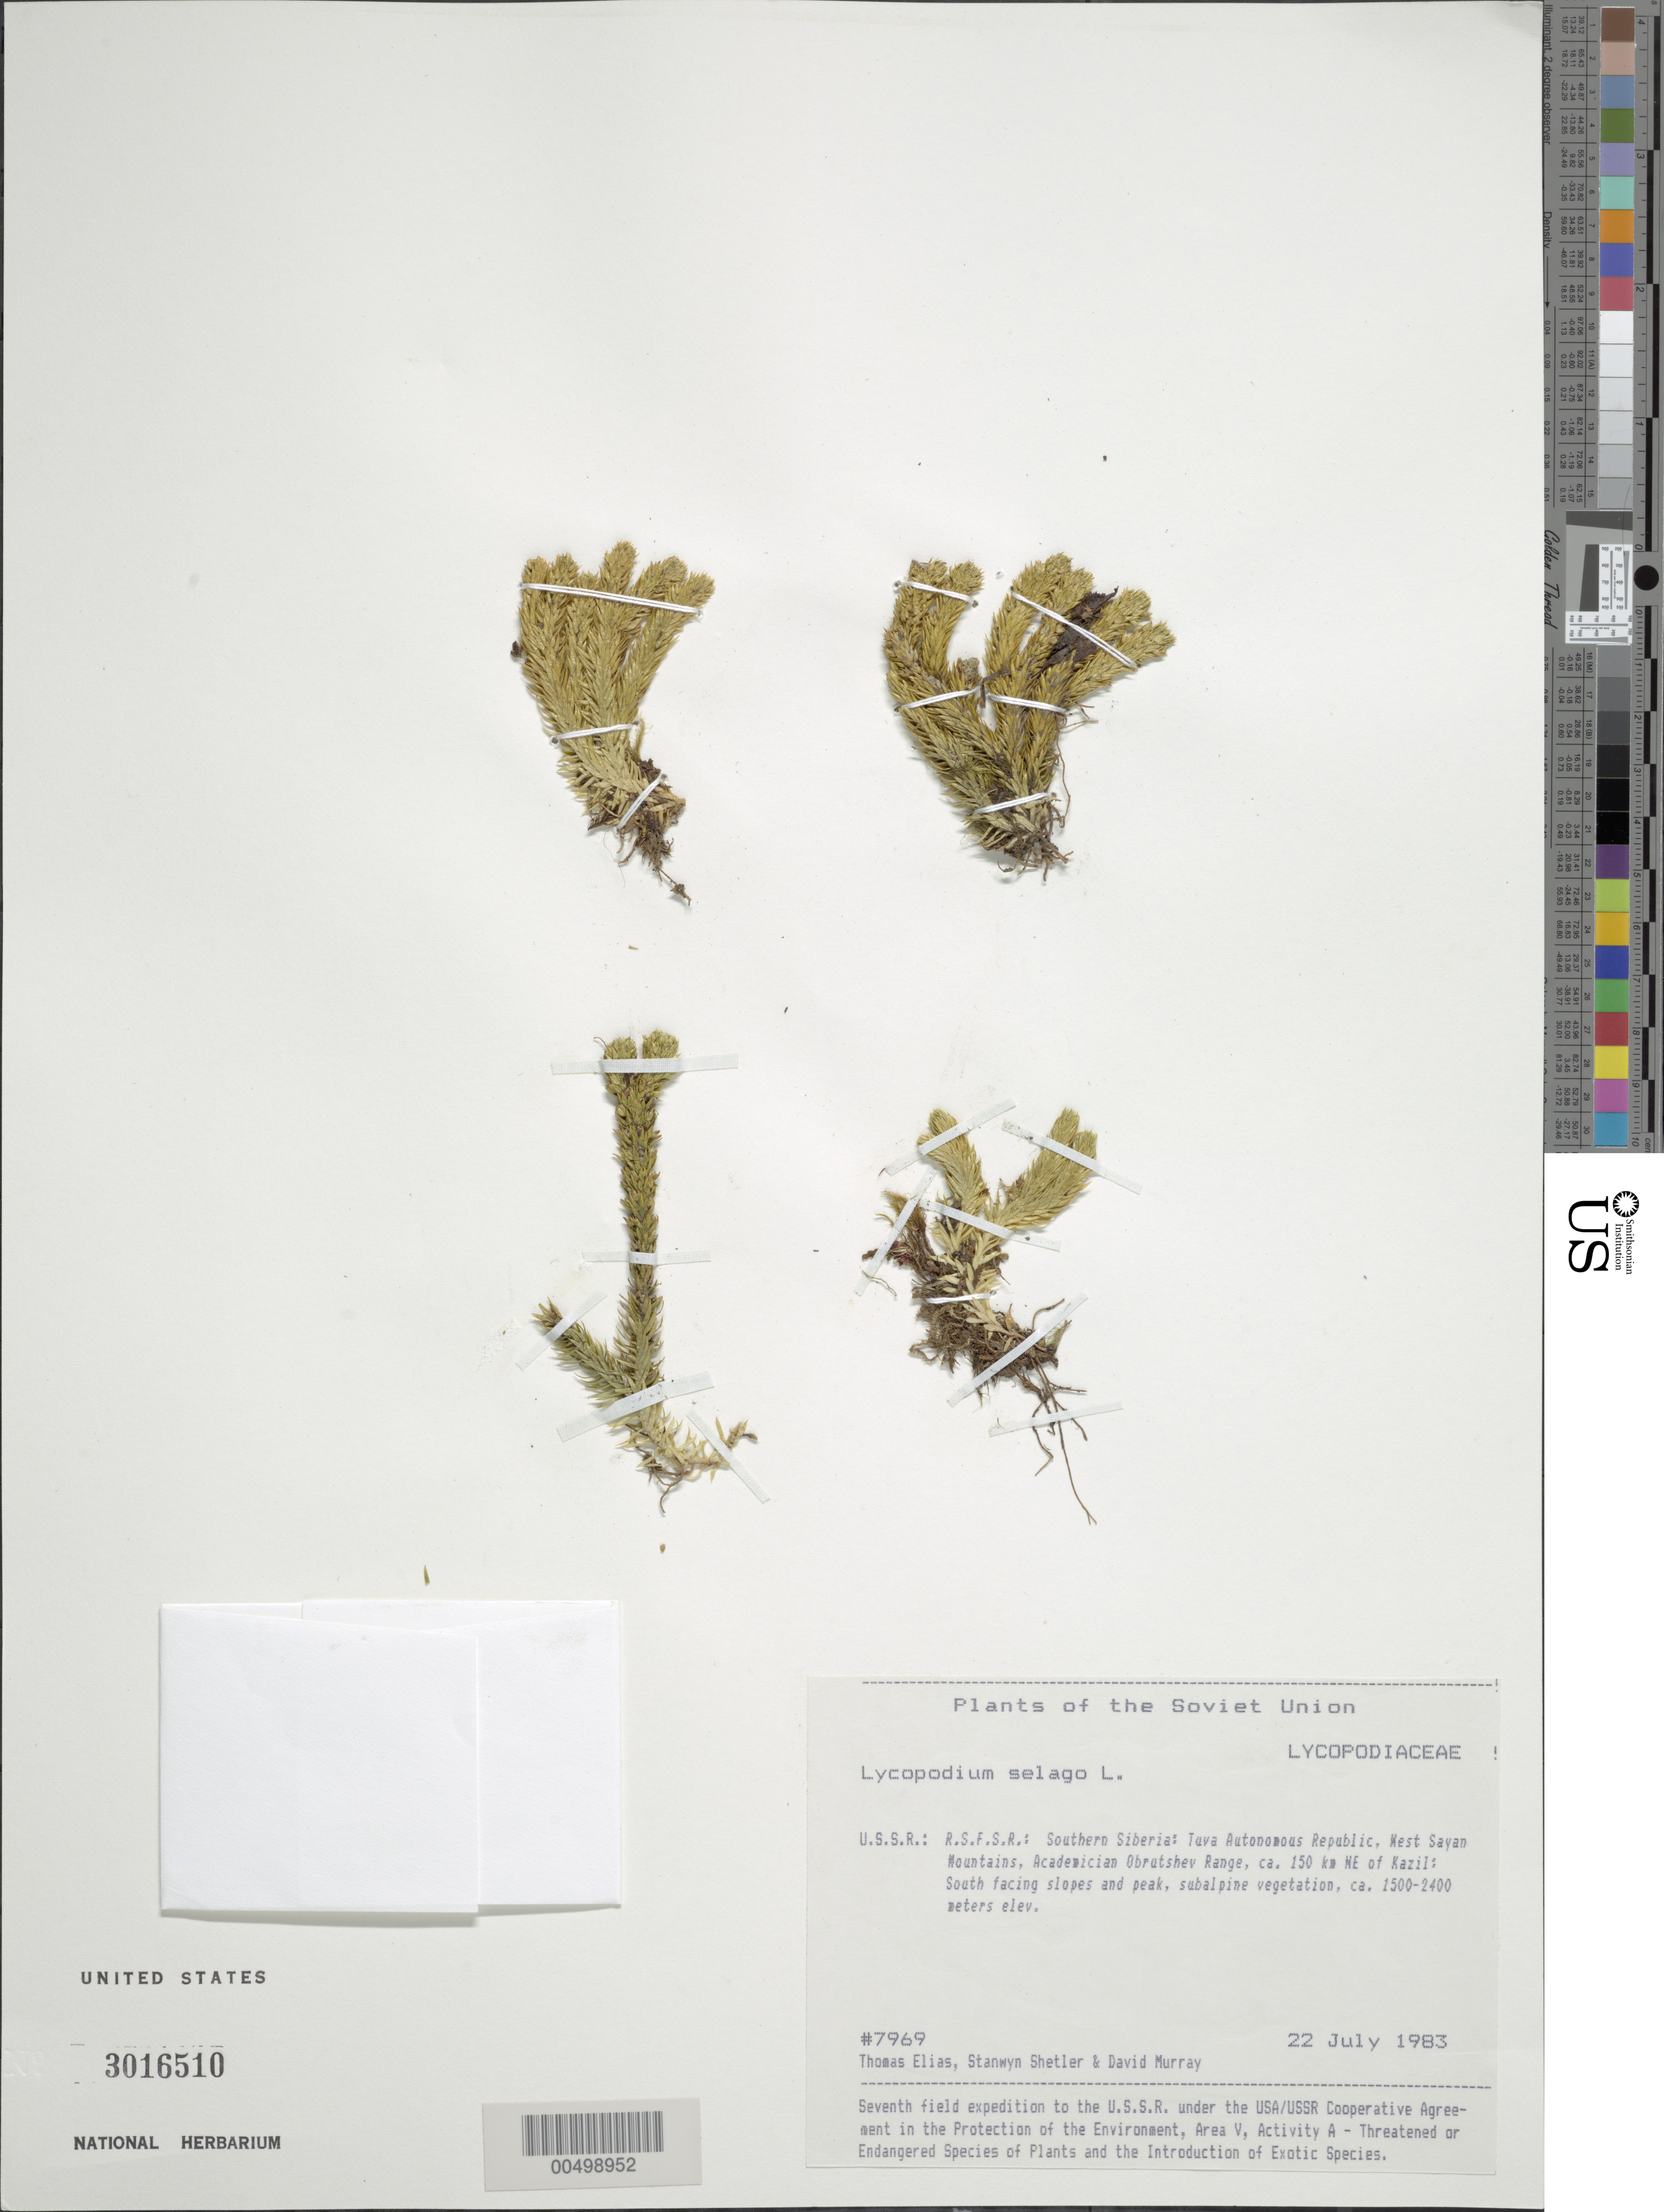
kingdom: Plantae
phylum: Tracheophyta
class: Lycopodiopsida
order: Lycopodiales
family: Lycopodiaceae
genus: Huperzia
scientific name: Huperzia selago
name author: (L.) Bernh. ex Schrank & Mart.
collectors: T. Elias, S. Shetler & D. F. Murray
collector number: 7969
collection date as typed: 22 Jul 1983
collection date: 1983-07-22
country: Russian Federation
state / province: Tuva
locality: West Sayan Mountains, Academician Obrutshev Range, ca. 150 km NE of Kazil [Kyzyl]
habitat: south-facing slopes and peak, subalpine vegetation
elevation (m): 1500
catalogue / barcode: US 3016510